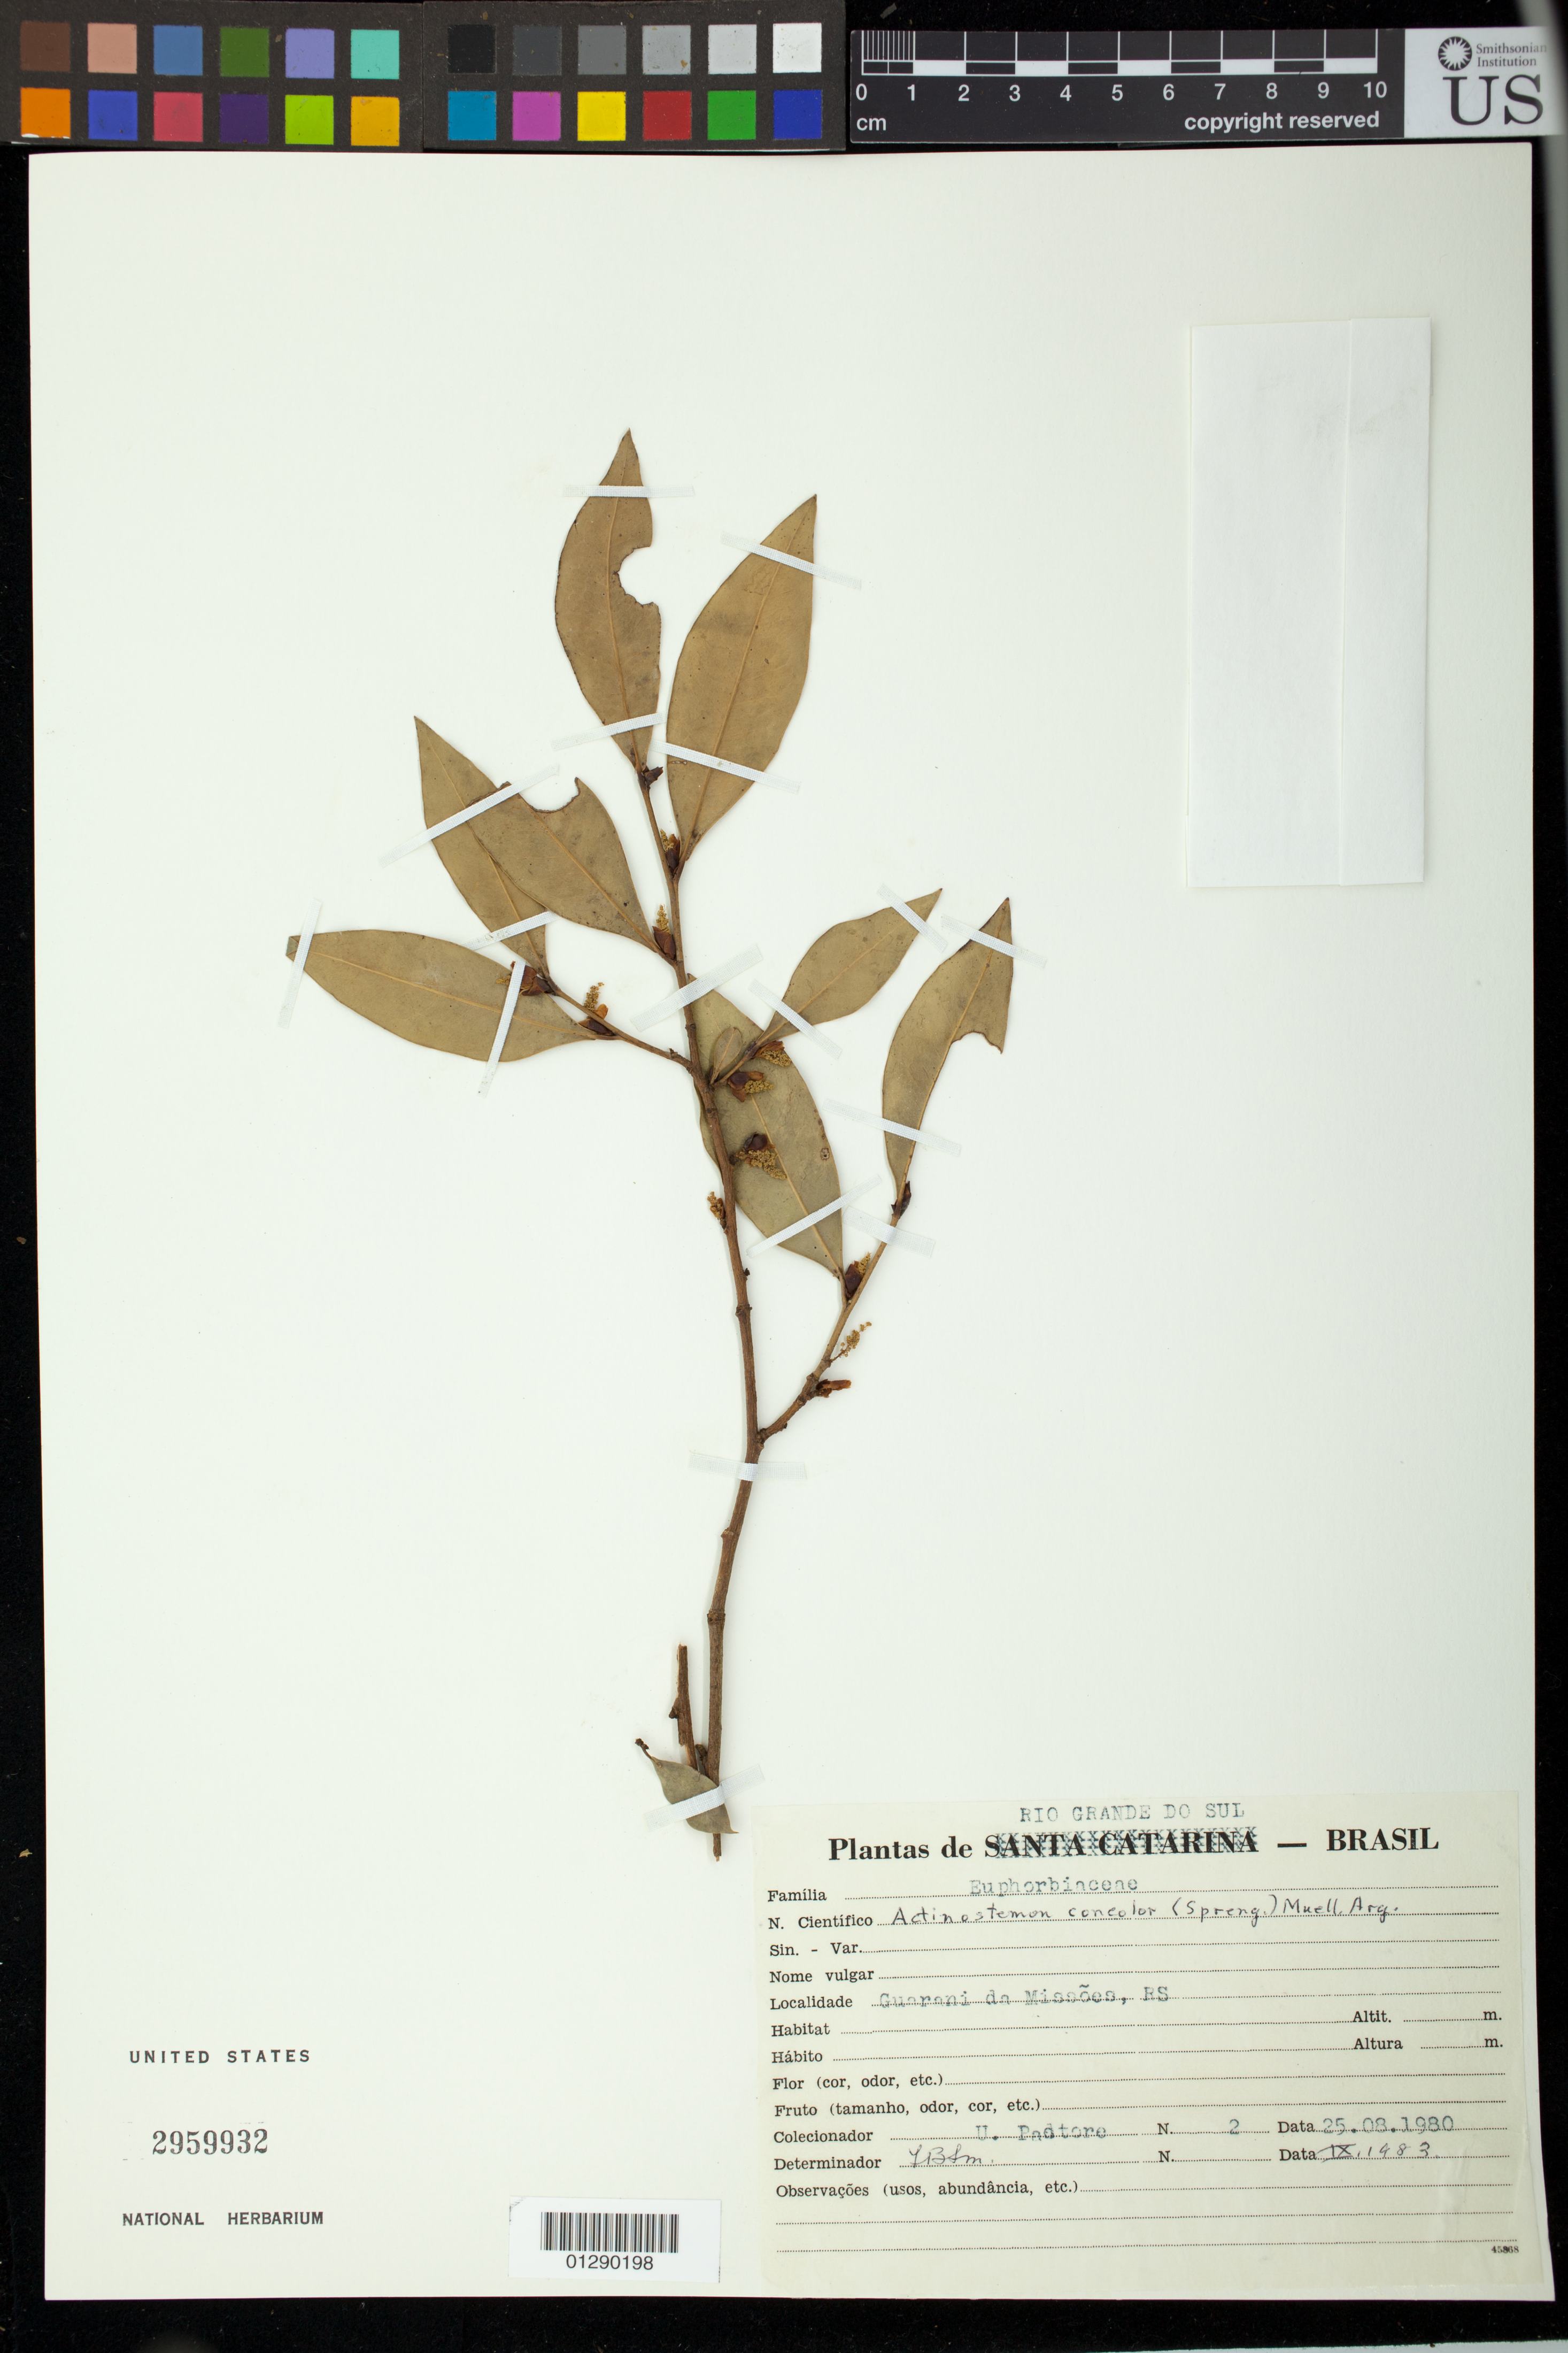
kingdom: Plantae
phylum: Tracheophyta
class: Magnoliopsida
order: Malpighiales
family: Euphorbiaceae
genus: Actinostemon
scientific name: Actinostemon concolor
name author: (Spreng.) Müll. Arg.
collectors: U. Padtore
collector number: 2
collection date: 1980-08-25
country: Brazil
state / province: Rio Grande do Sul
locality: Guarani da Missoes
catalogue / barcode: US 2959932